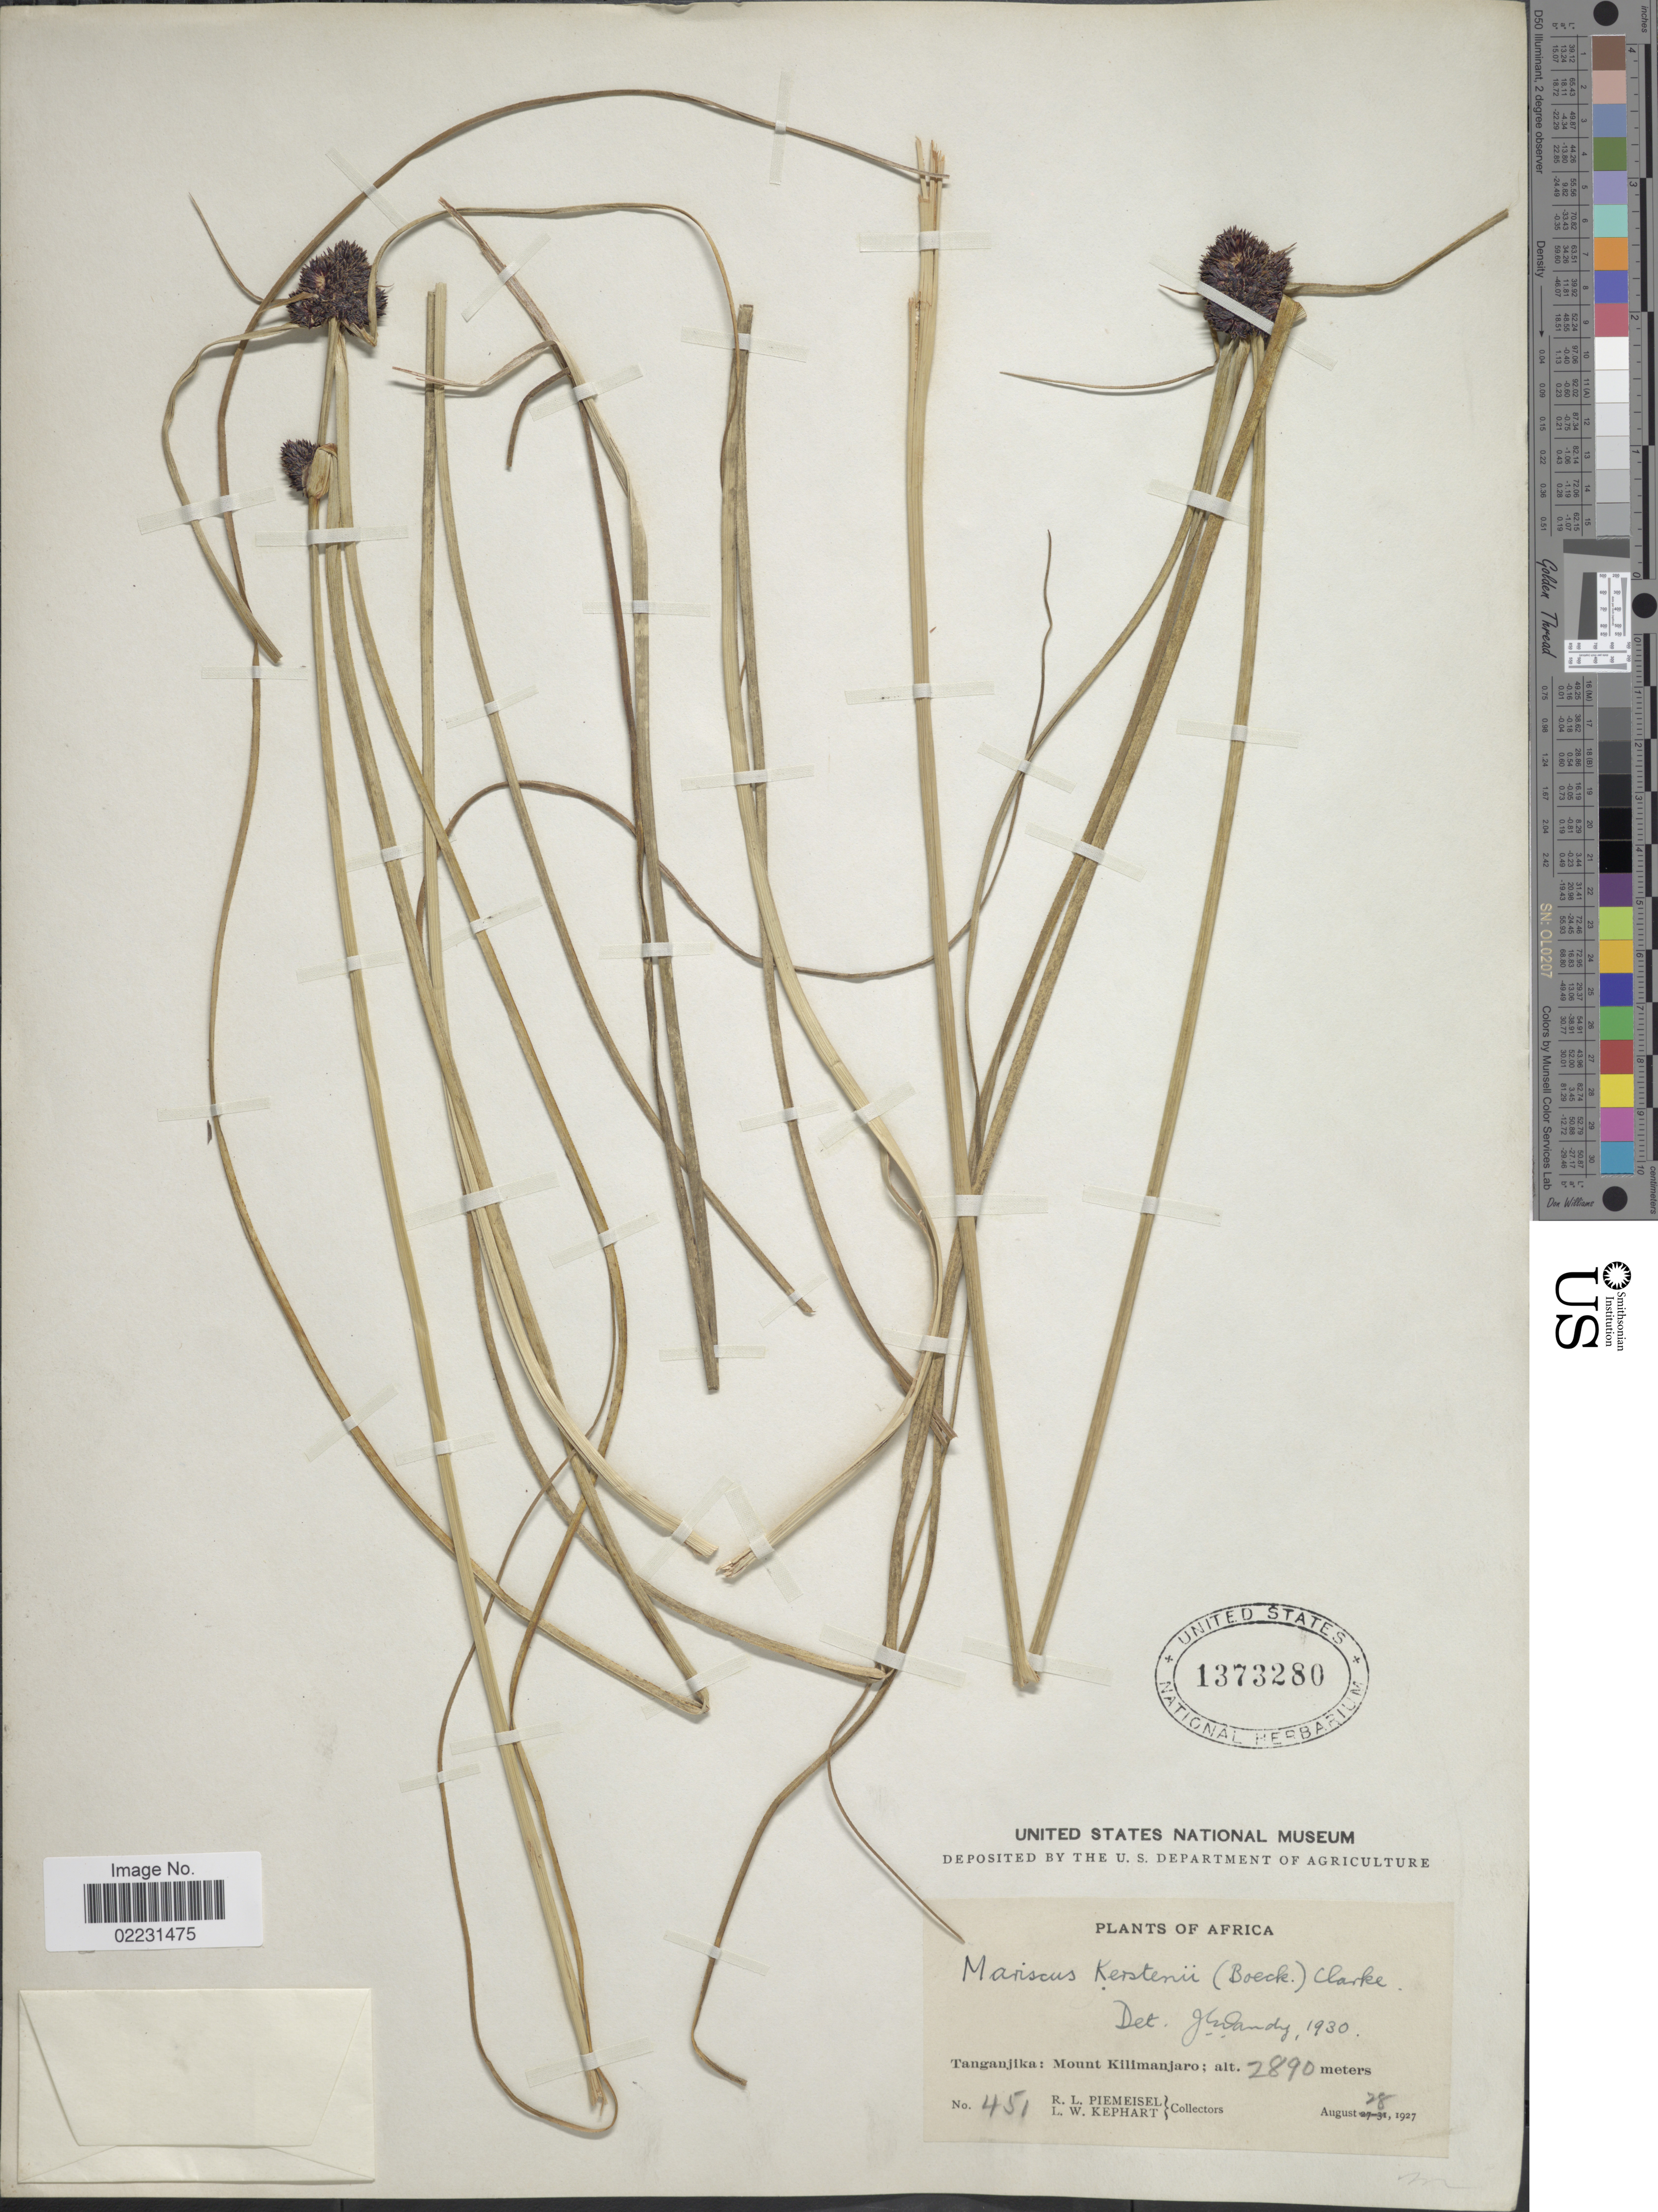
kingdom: Plantae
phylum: Tracheophyta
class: Liliopsida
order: Poales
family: Cyperaceae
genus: Cyperus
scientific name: Cyperus kerstenii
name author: Boeckeler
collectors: R. L. Piemeisel & L. W. Kephart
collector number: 451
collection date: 1927-08-28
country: Tanzania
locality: Tanganjika: Mount Kilimanjaro.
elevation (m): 2890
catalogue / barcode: US 1373280